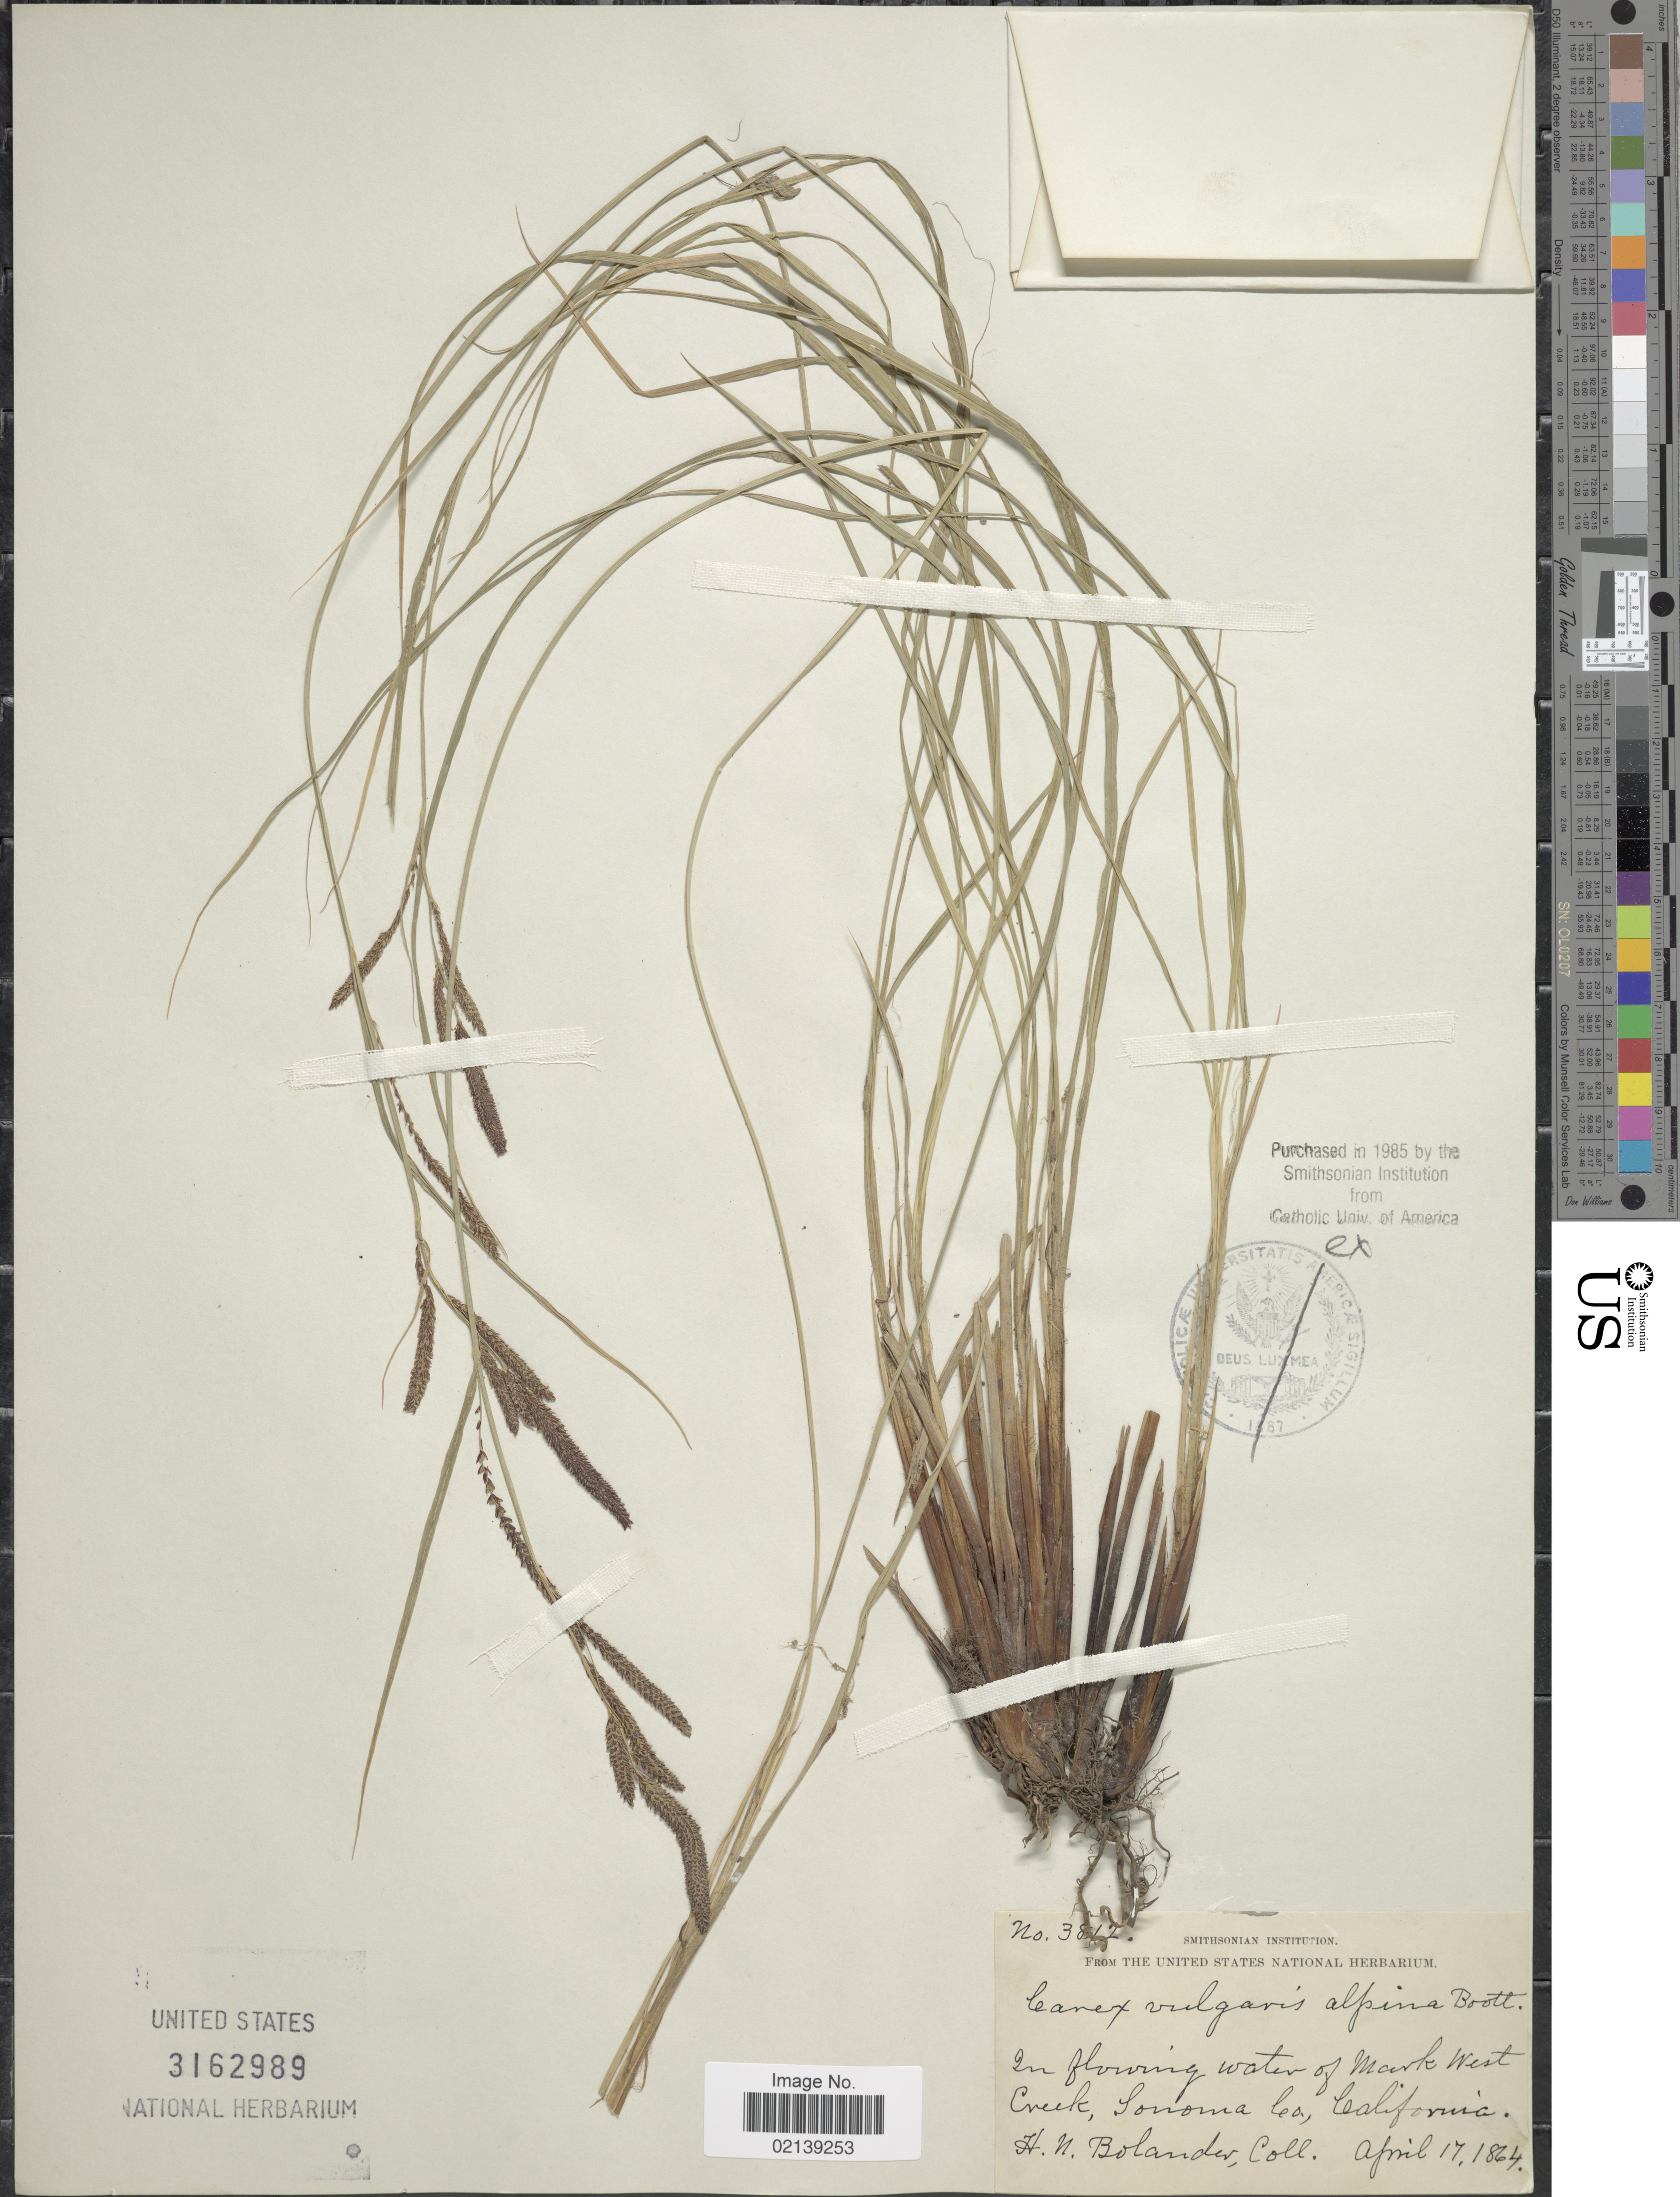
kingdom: Plantae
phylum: Tracheophyta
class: Liliopsida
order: Poales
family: Cyperaceae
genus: Carex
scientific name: Carex nudata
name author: W. Boott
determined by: Mastrogiuseppe, J.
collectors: H. Bolander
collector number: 3812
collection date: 1864-04-17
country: United States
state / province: California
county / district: Sonoma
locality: In flowing water of Mark West Creek, Sonoma Co.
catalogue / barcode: US 3162989